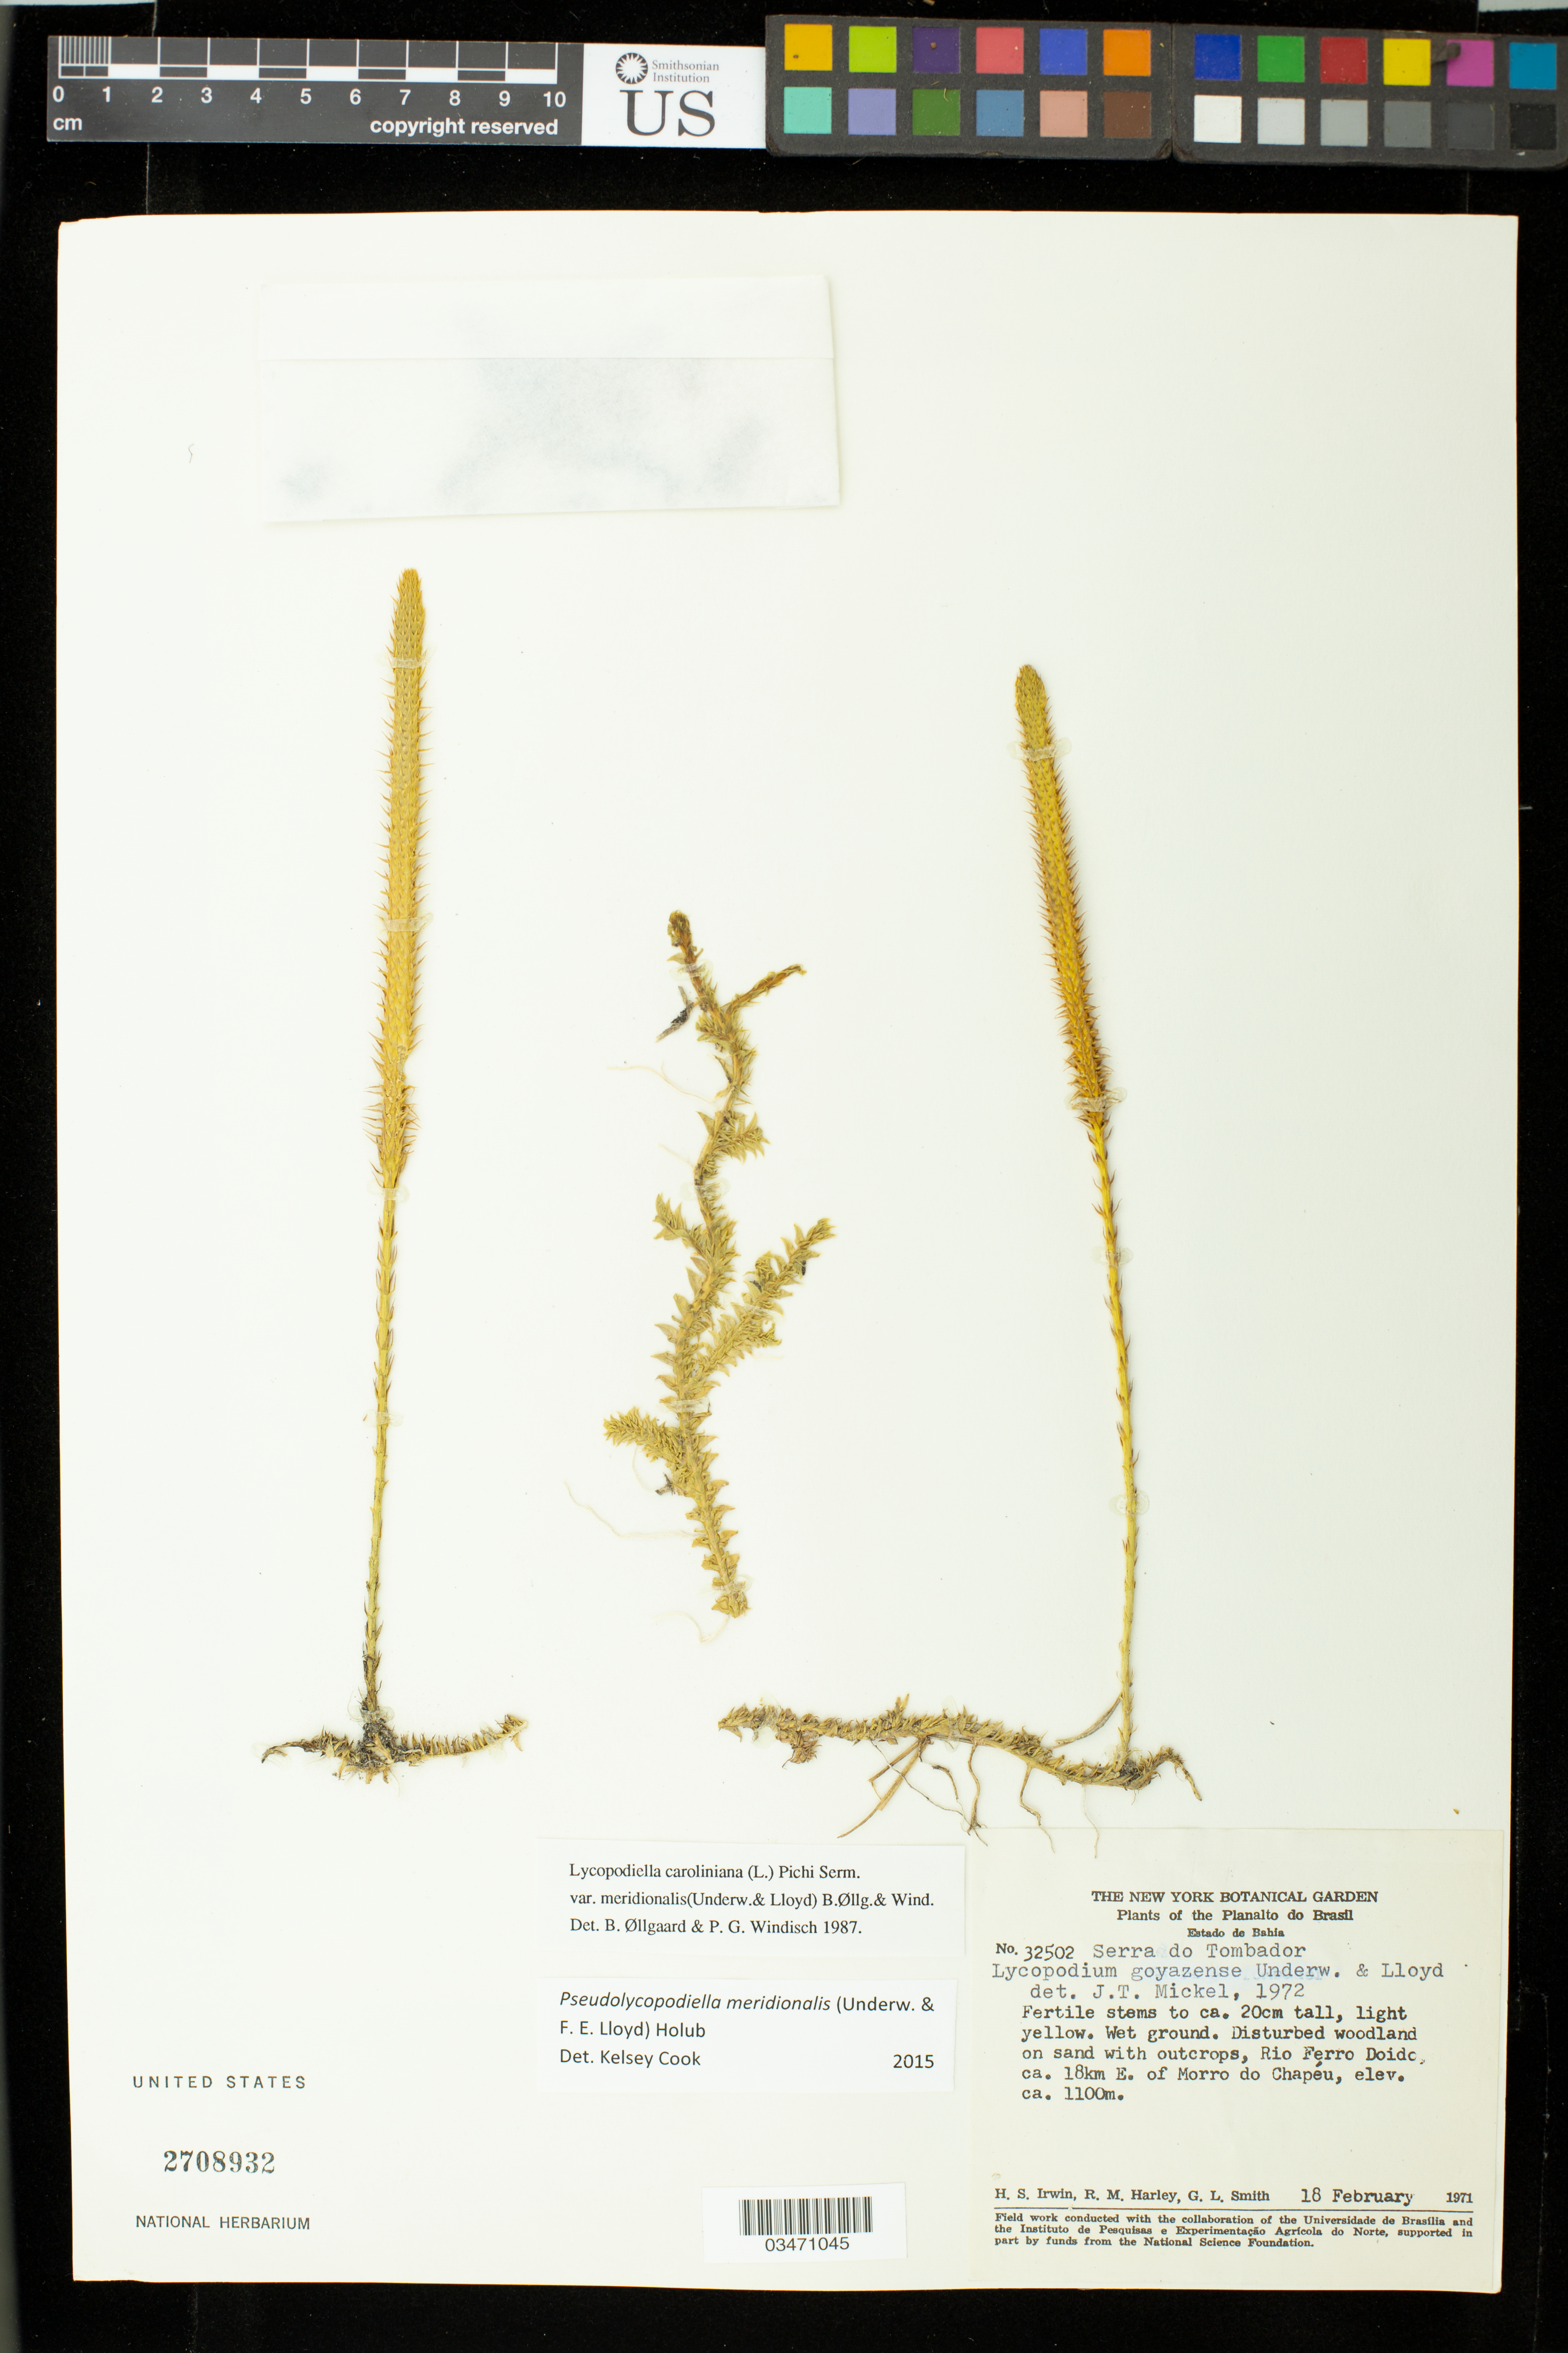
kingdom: Plantae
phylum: Tracheophyta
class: Lycopodiopsida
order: Lycopodiales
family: Lycopodiaceae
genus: Pseudolycopodiella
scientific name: Pseudolycopodiella meridionalis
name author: (Underw. & F.E. Lloyd) Holub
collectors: H. Irwin, R. M. Harley & G. L. Smith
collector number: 32502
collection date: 1971-02-18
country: Brazil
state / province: Bahia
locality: Serra do Tombador, Rio Ferro Doido, ca. 18km E of Morro do Chapéu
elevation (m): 1100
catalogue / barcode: US 2708932